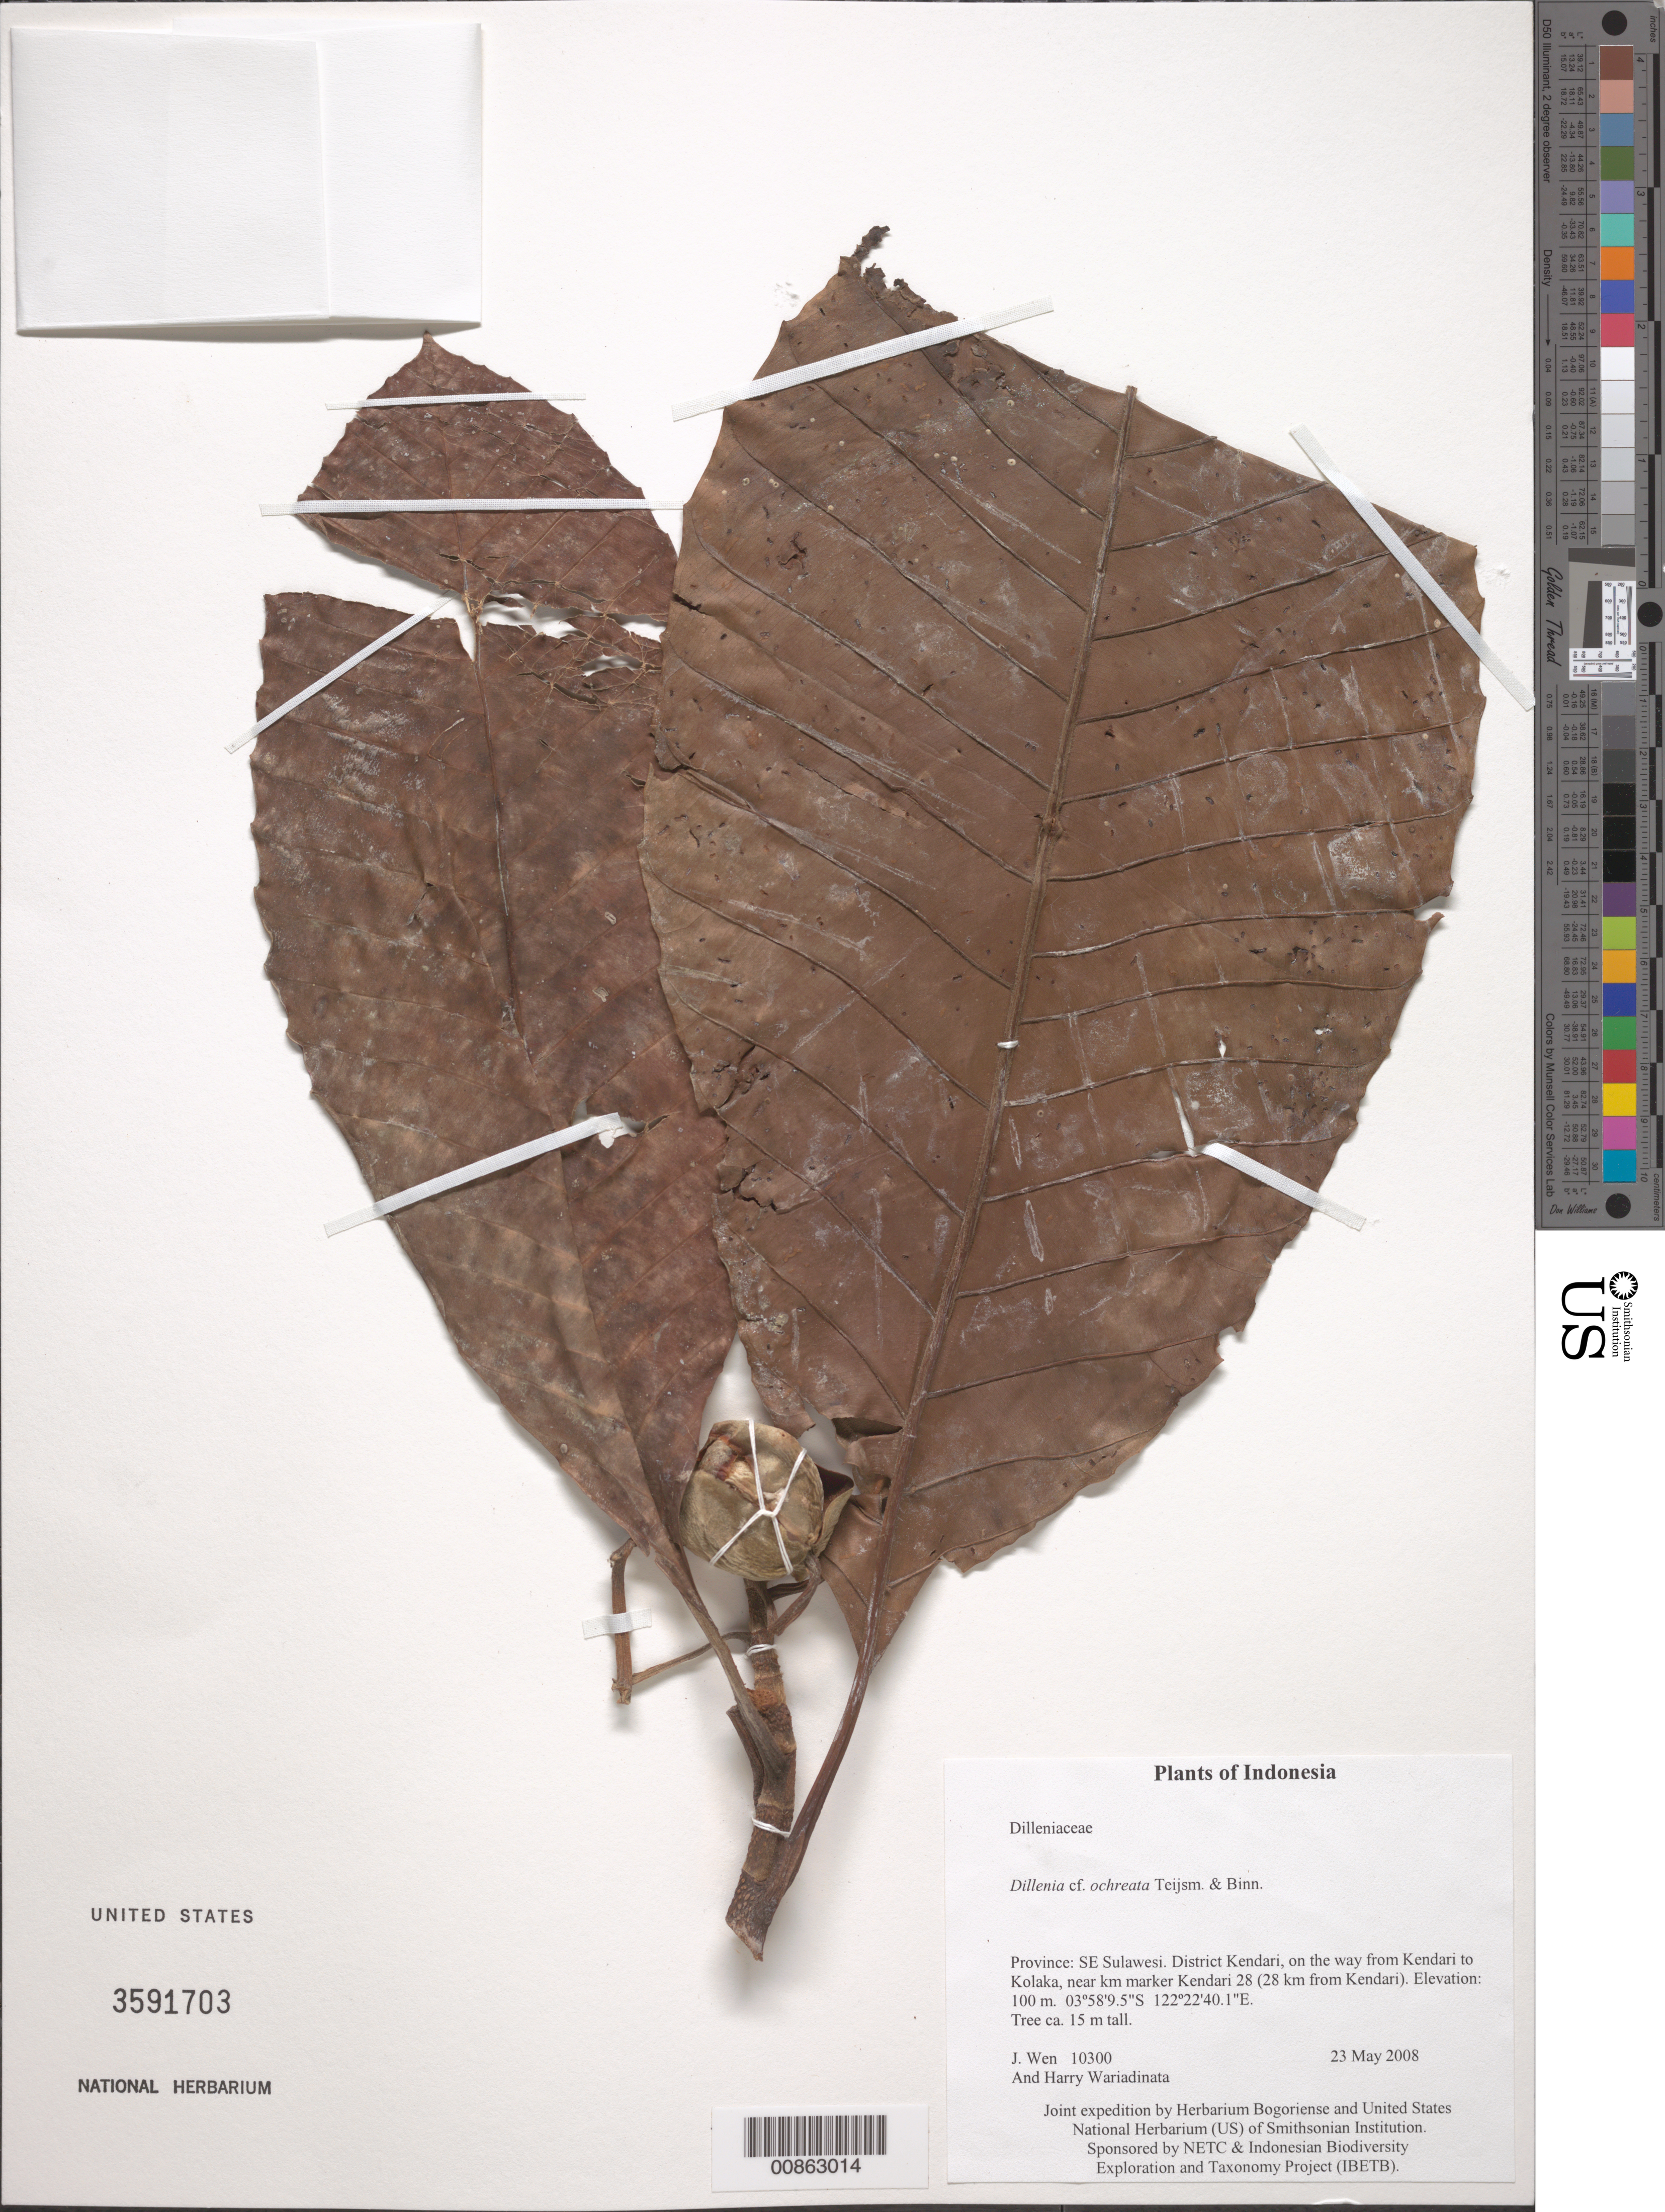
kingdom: Plantae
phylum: Tracheophyta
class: Magnoliopsida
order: Dilleniales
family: Dilleniaceae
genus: Dillenia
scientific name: Dillenia ochreata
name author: Teijsm. & Binn.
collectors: J. Wen & H. Wariadinata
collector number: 10300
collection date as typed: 23 May 2008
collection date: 2008-05-23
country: Indonesia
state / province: Sulawesi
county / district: Sulawesi Tenggara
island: Sulawesi [Celebes]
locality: District Kendari, on the way from Kendari to Kolaka, near km marker Kendari 28 (28 km from Kendari).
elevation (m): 100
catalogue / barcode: US 3591703